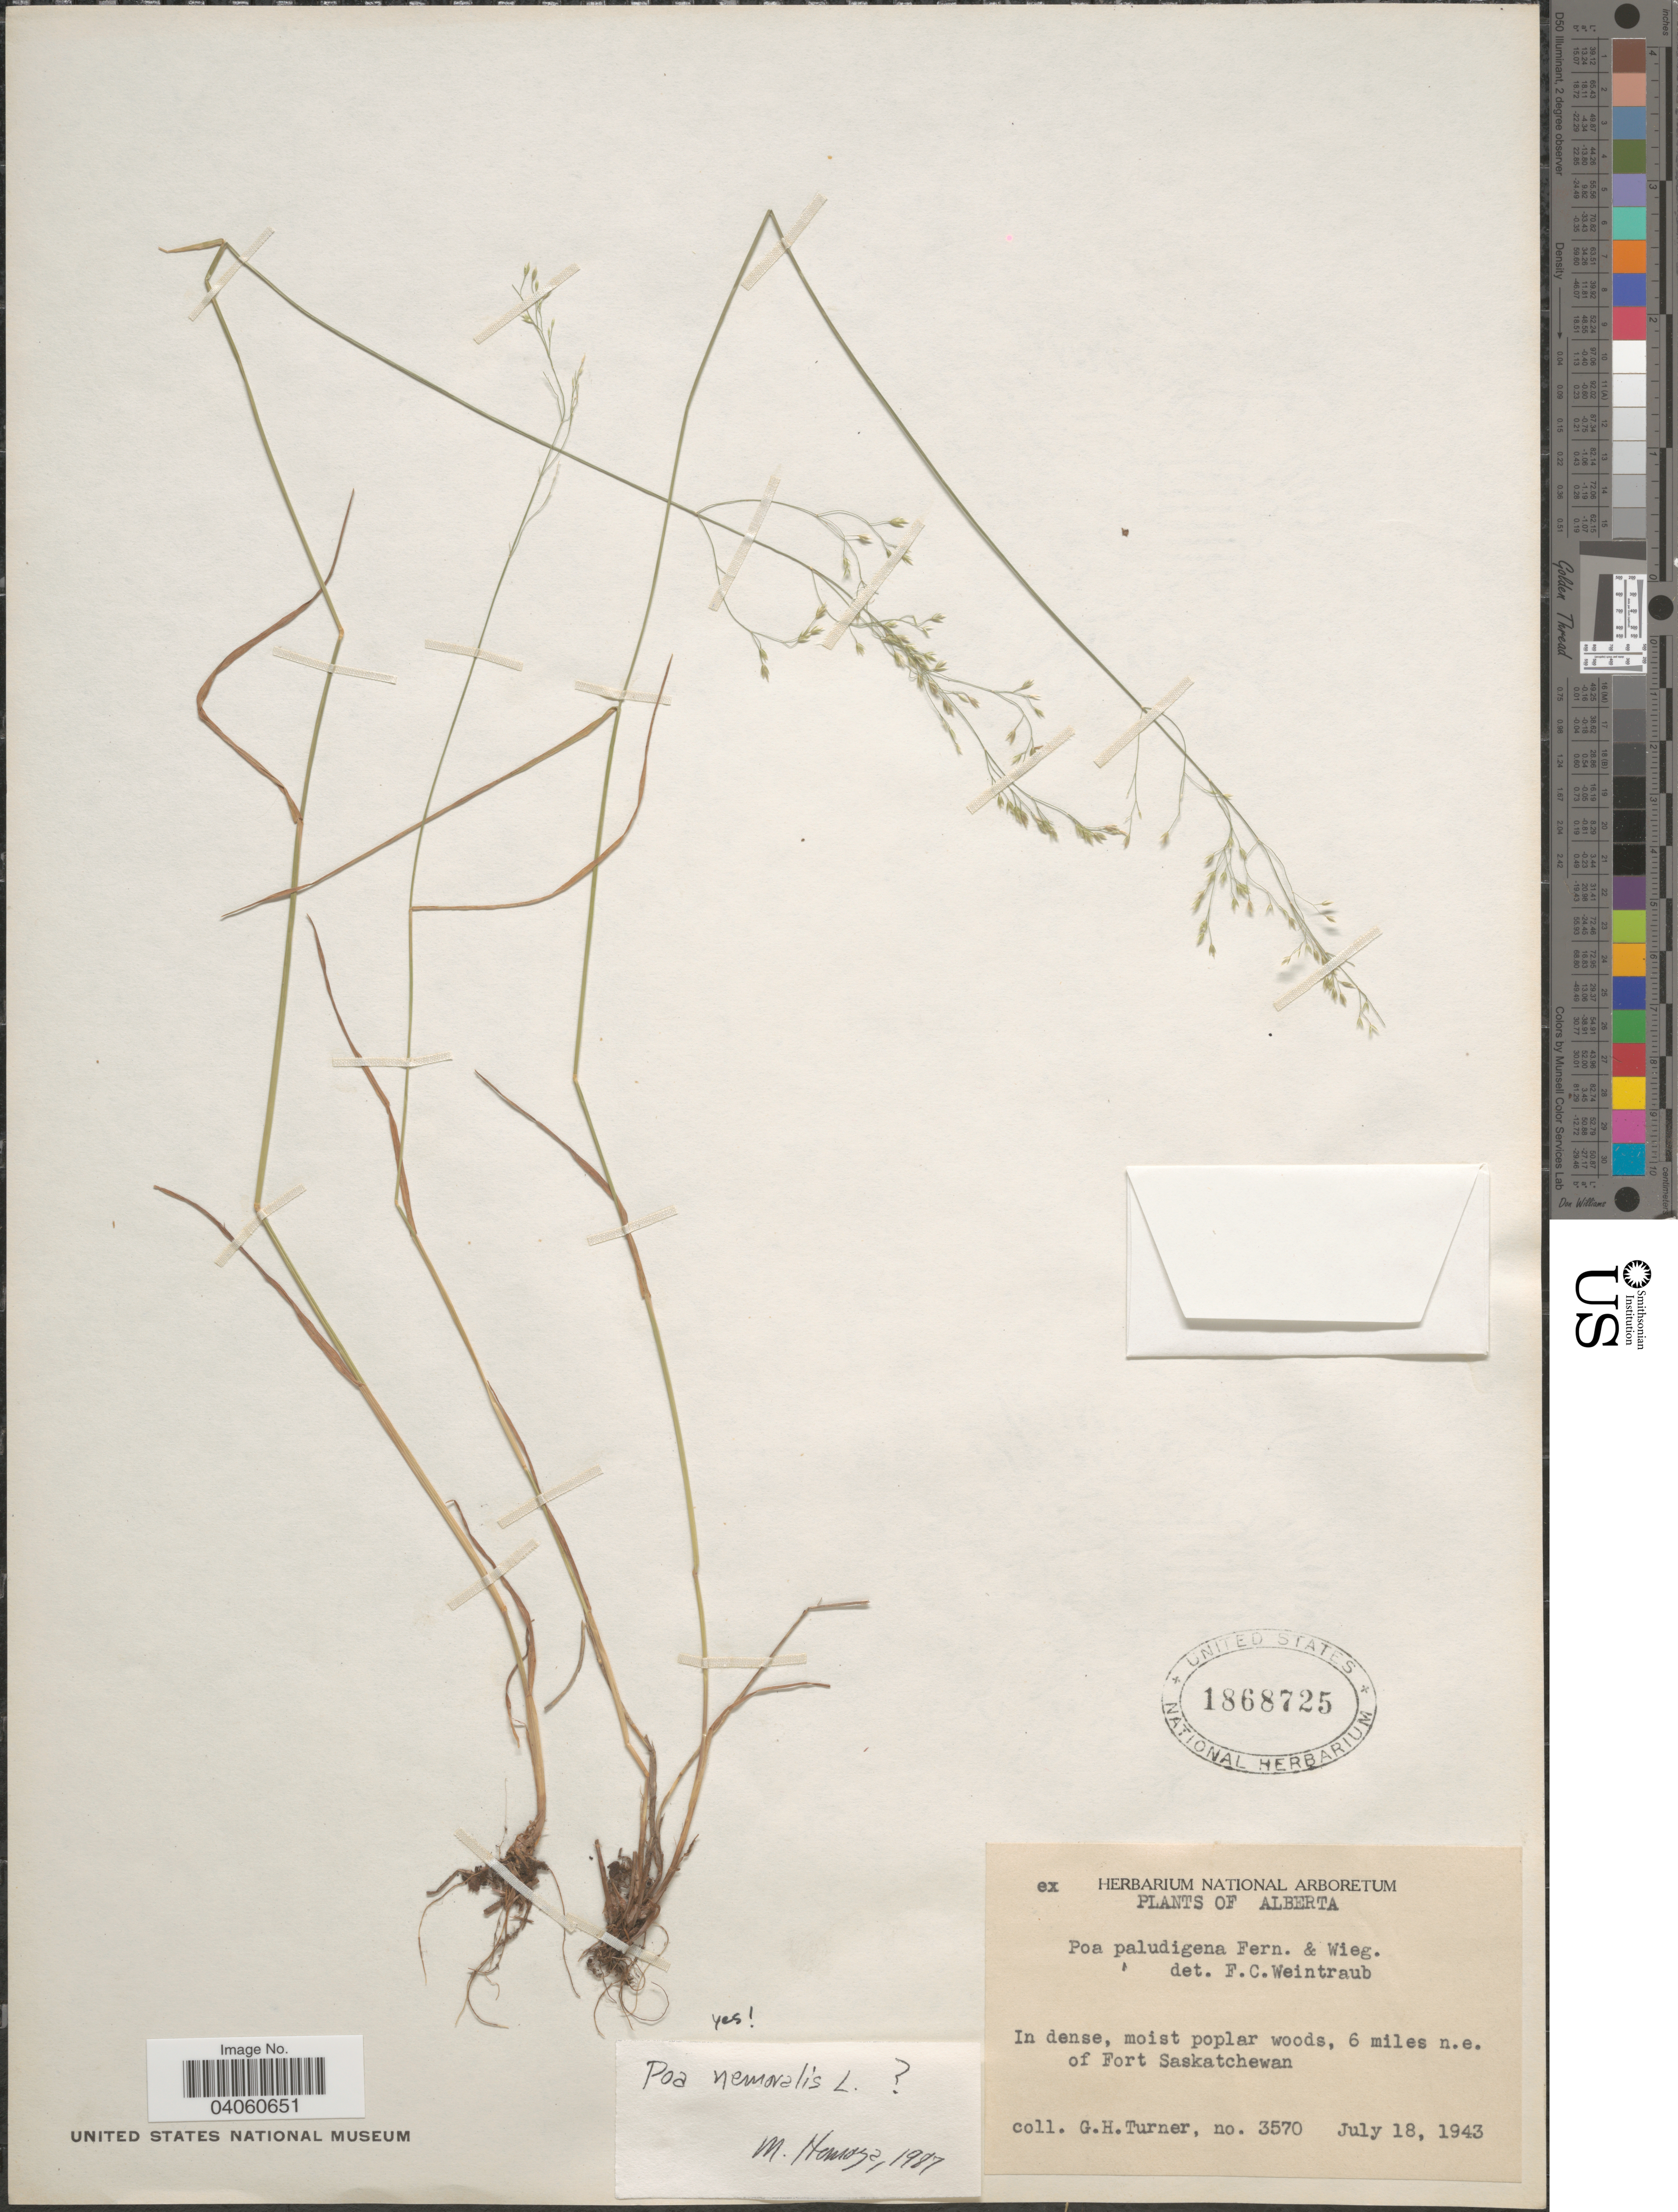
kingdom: Plantae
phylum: Tracheophyta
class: Liliopsida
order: Poales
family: Poaceae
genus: Poa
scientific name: Poa nemoralis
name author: L.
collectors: G. H. Turner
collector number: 3570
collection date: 1943-07-18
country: Canada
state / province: Alberta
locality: In dense, moist poplar woods, 6 miles n.e. of Fort Saskatchewan.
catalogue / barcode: US 1868725